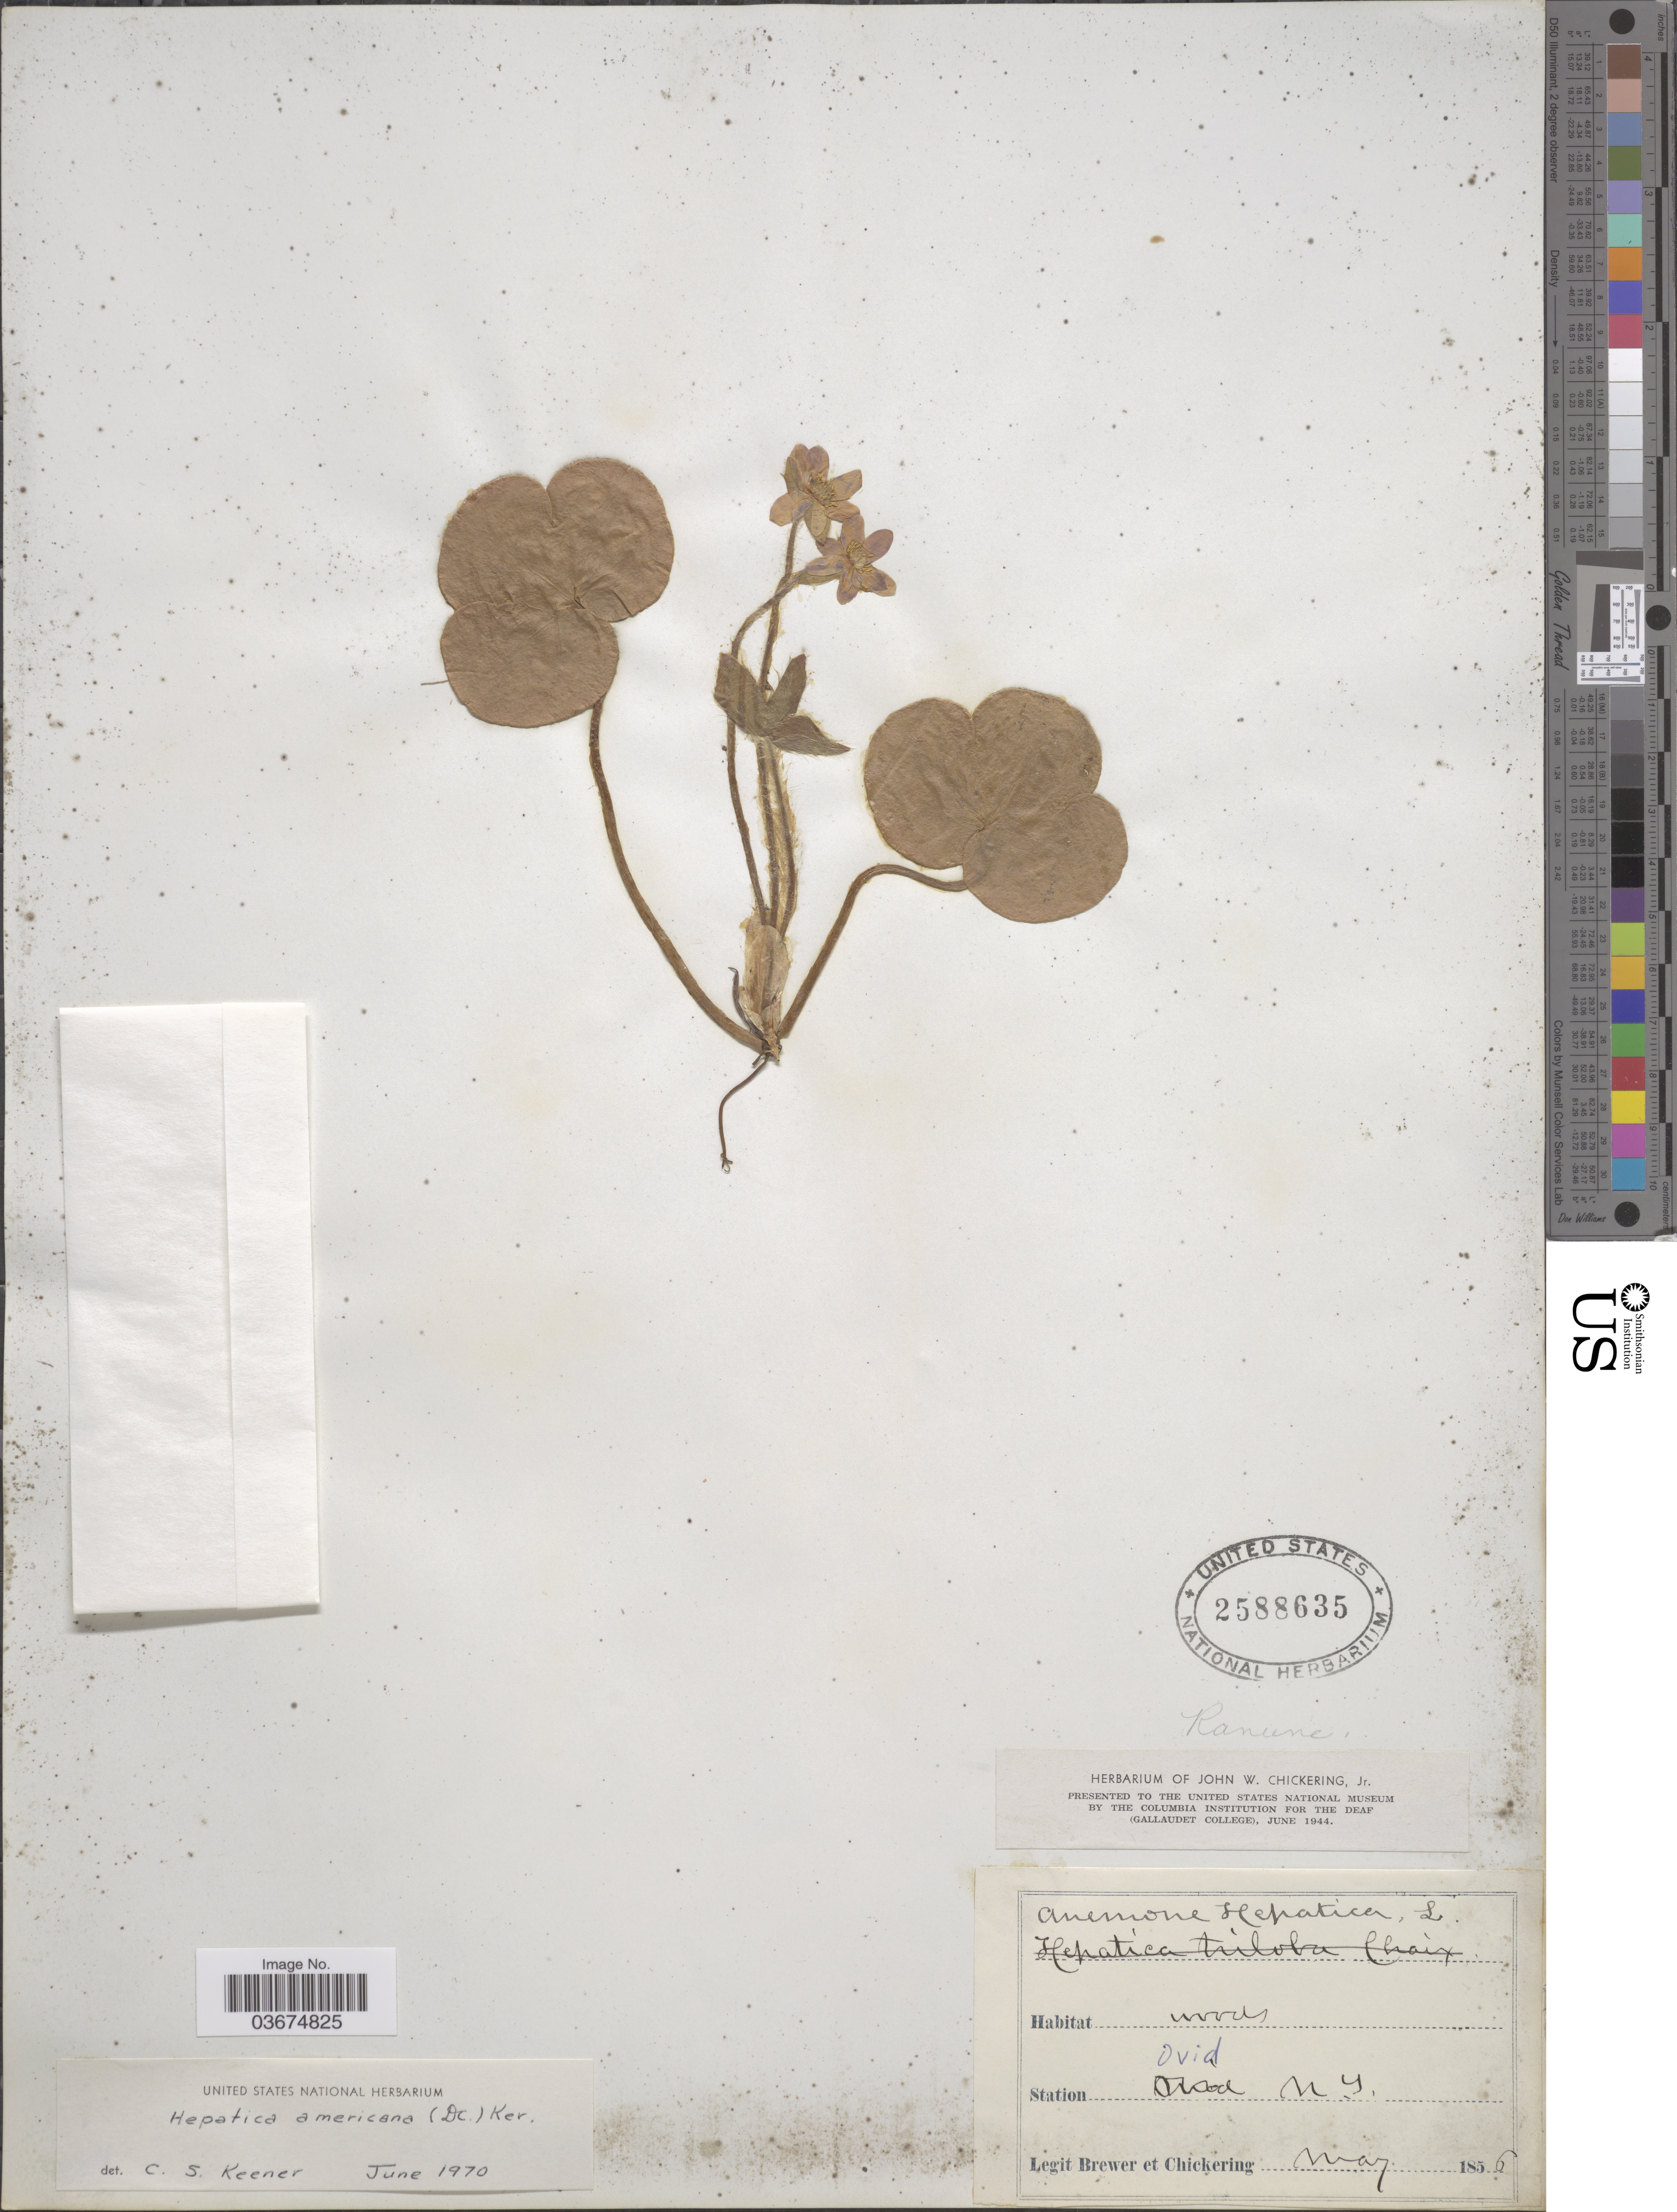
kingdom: Plantae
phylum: Tracheophyta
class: Magnoliopsida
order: Ranunculales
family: Ranunculaceae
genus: Hepatica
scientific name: Hepatica americana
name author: (DC.) Ker Gawl.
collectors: -. Brewer & J. Chickering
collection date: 1856-05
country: United States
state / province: New York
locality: Station Ovid.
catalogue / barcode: US 2588635